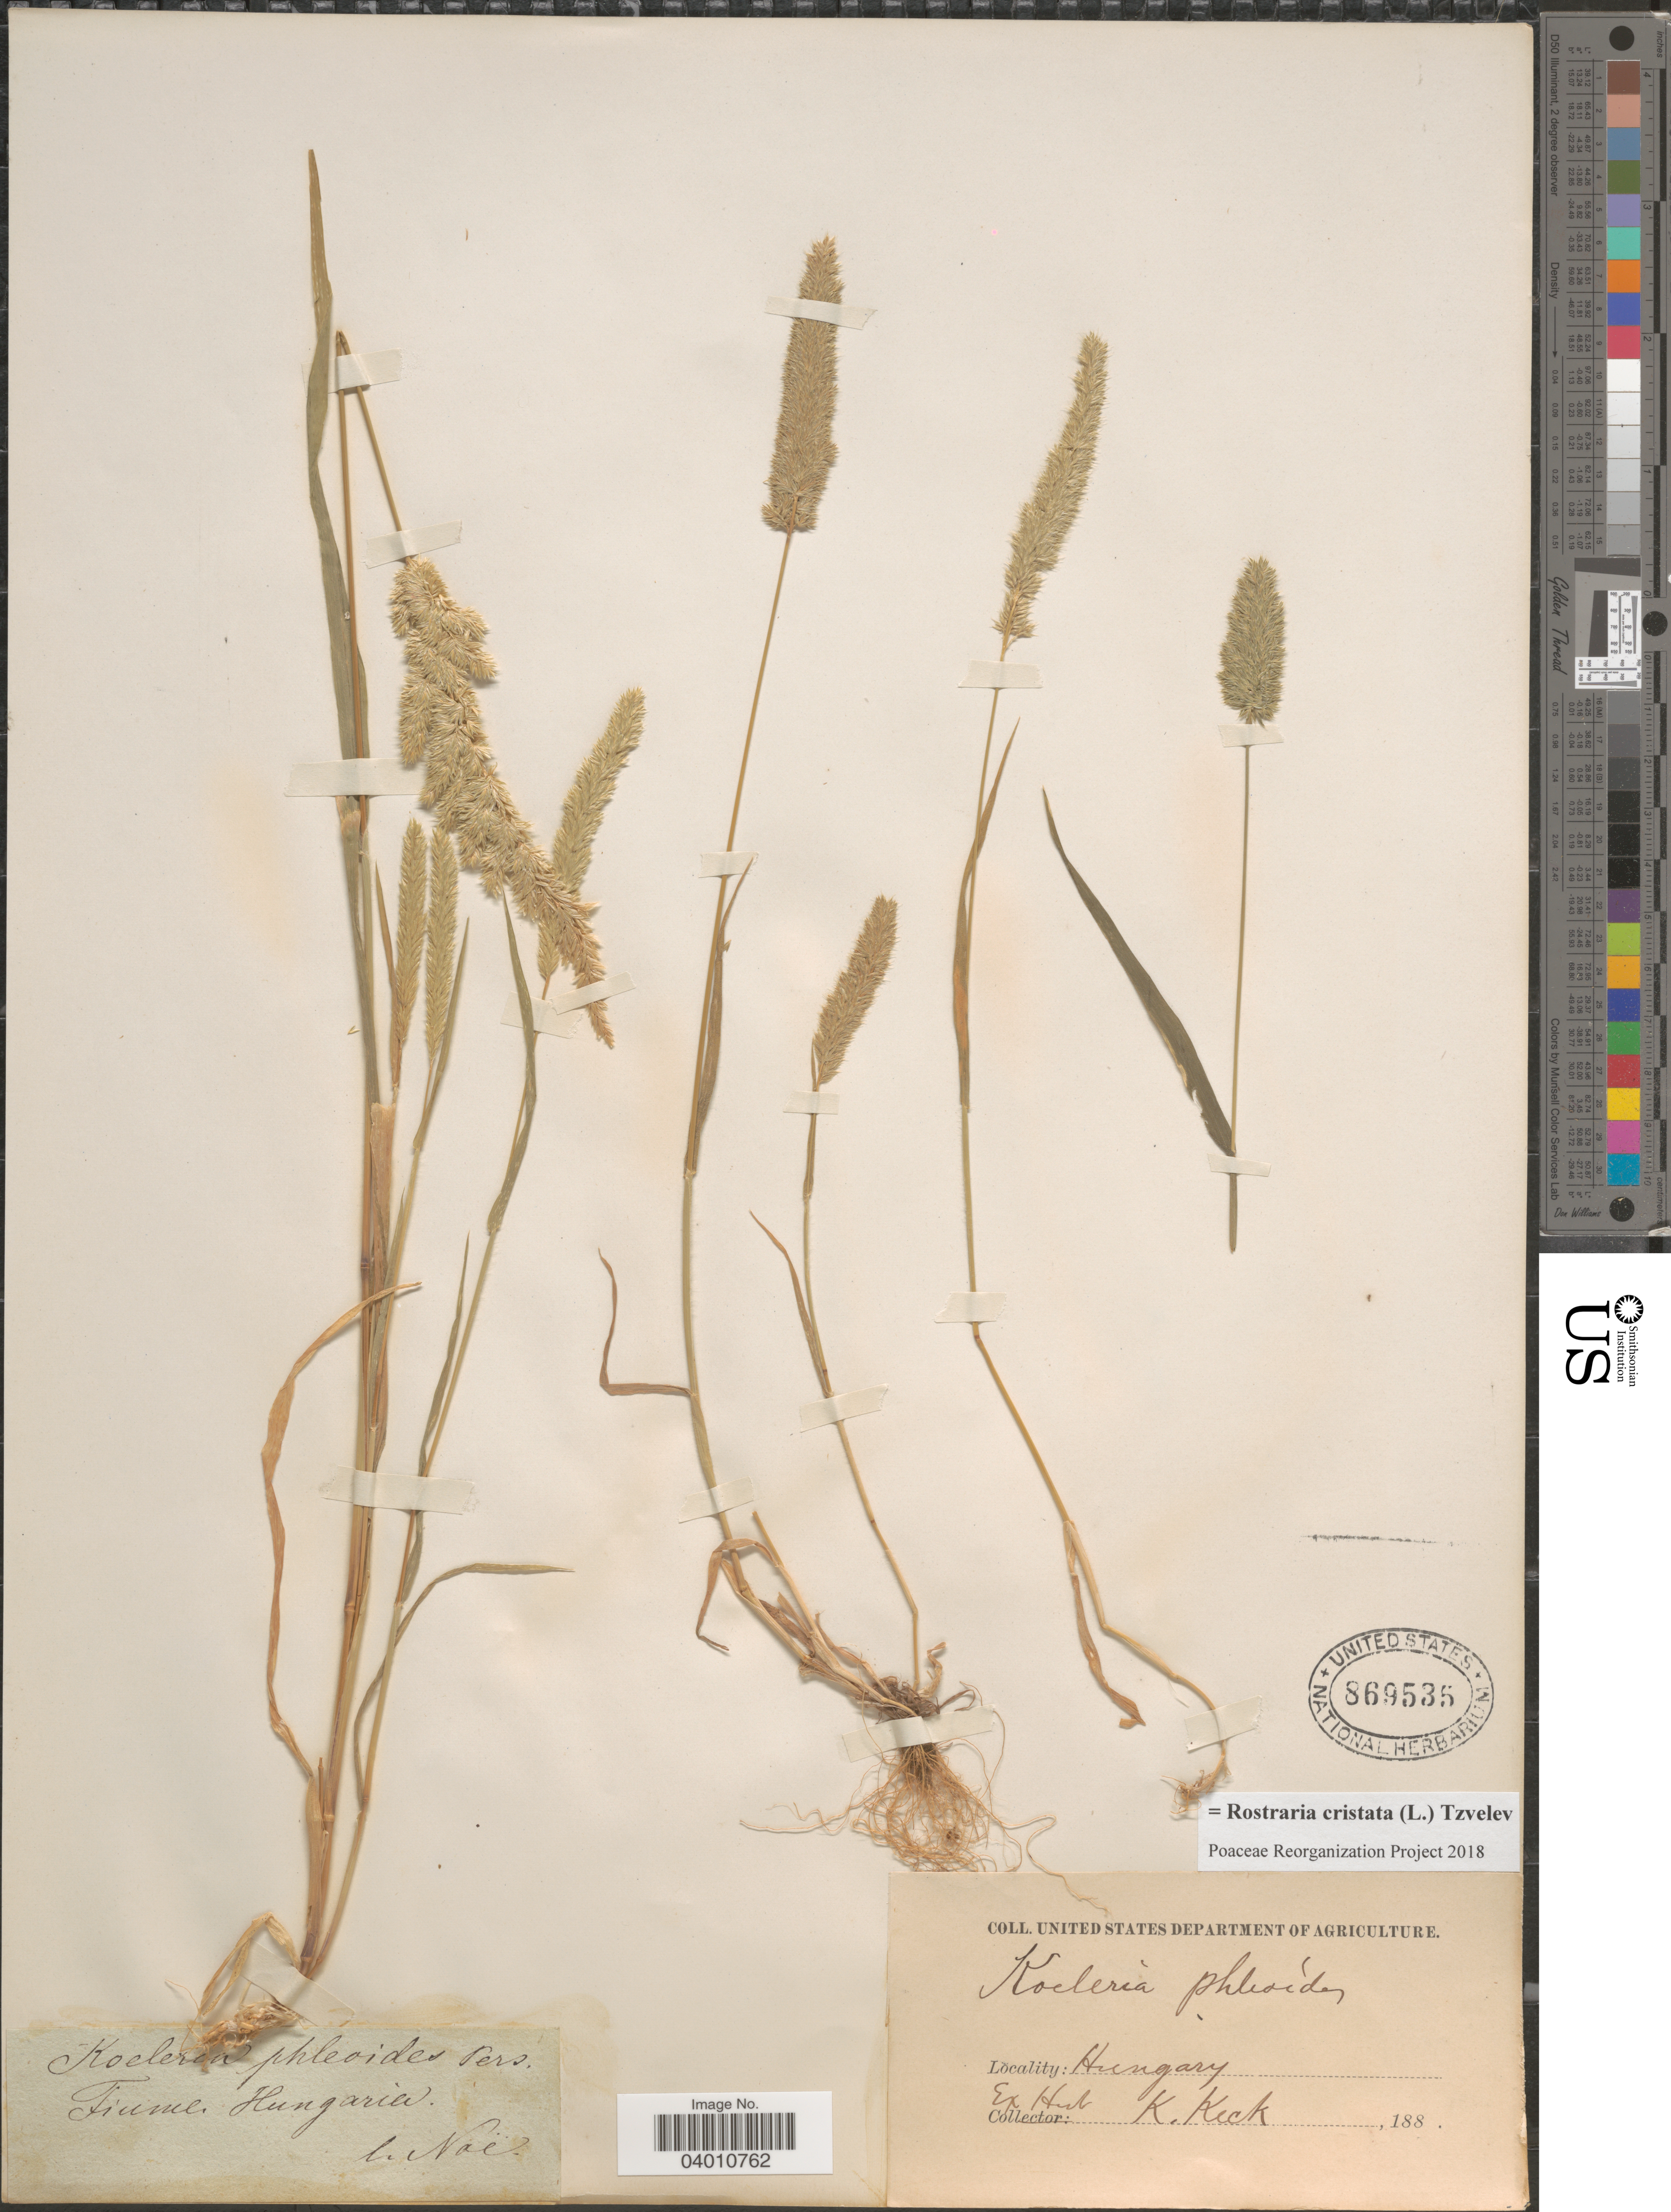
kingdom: Plantae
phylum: Tracheophyta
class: Liliopsida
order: Poales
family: Poaceae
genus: Rostraria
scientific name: Rostraria cristata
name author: (L.) Tzvelev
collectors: Noë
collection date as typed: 188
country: Croatia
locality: Fiume.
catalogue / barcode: US 869535